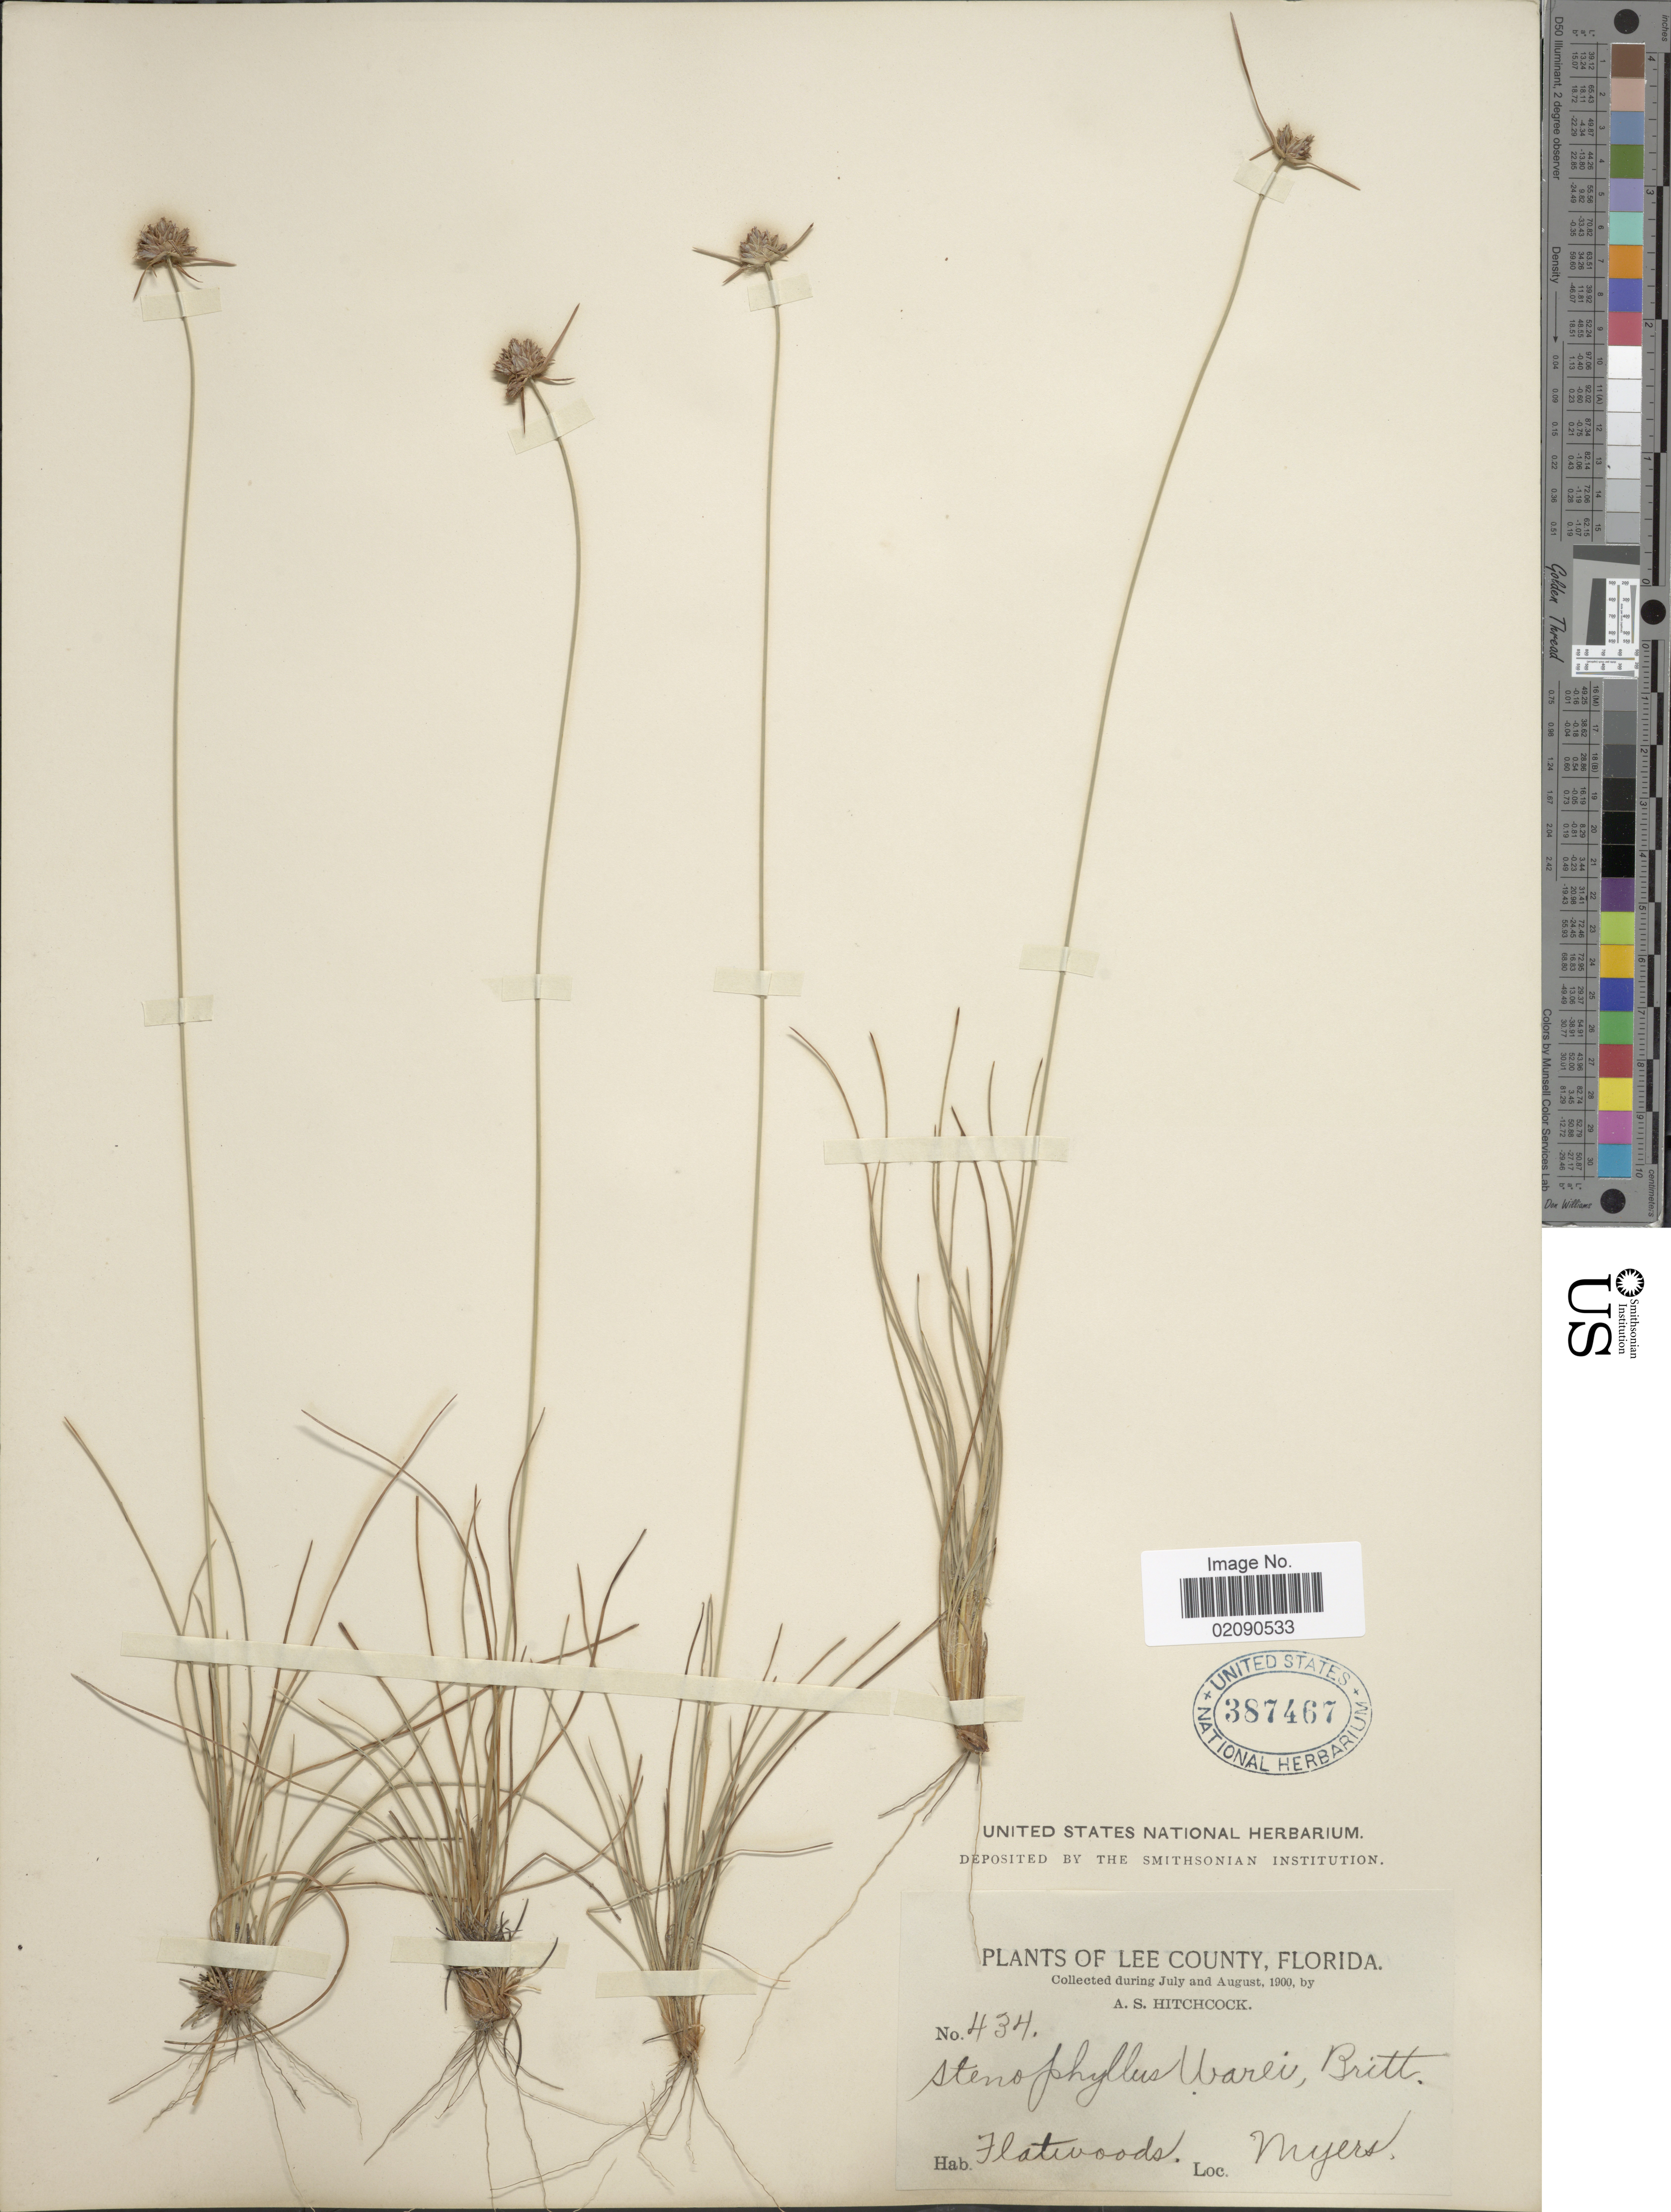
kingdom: Plantae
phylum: Tracheophyta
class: Liliopsida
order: Poales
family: Cyperaceae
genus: Bulbostylis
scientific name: Bulbostylis warei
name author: (Torr.) C.B. Clarke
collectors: A. S. Hitchcock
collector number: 434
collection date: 1900-07/1900-08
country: United States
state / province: Florida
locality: Lee County, Flatwood, Myers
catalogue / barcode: US 387467